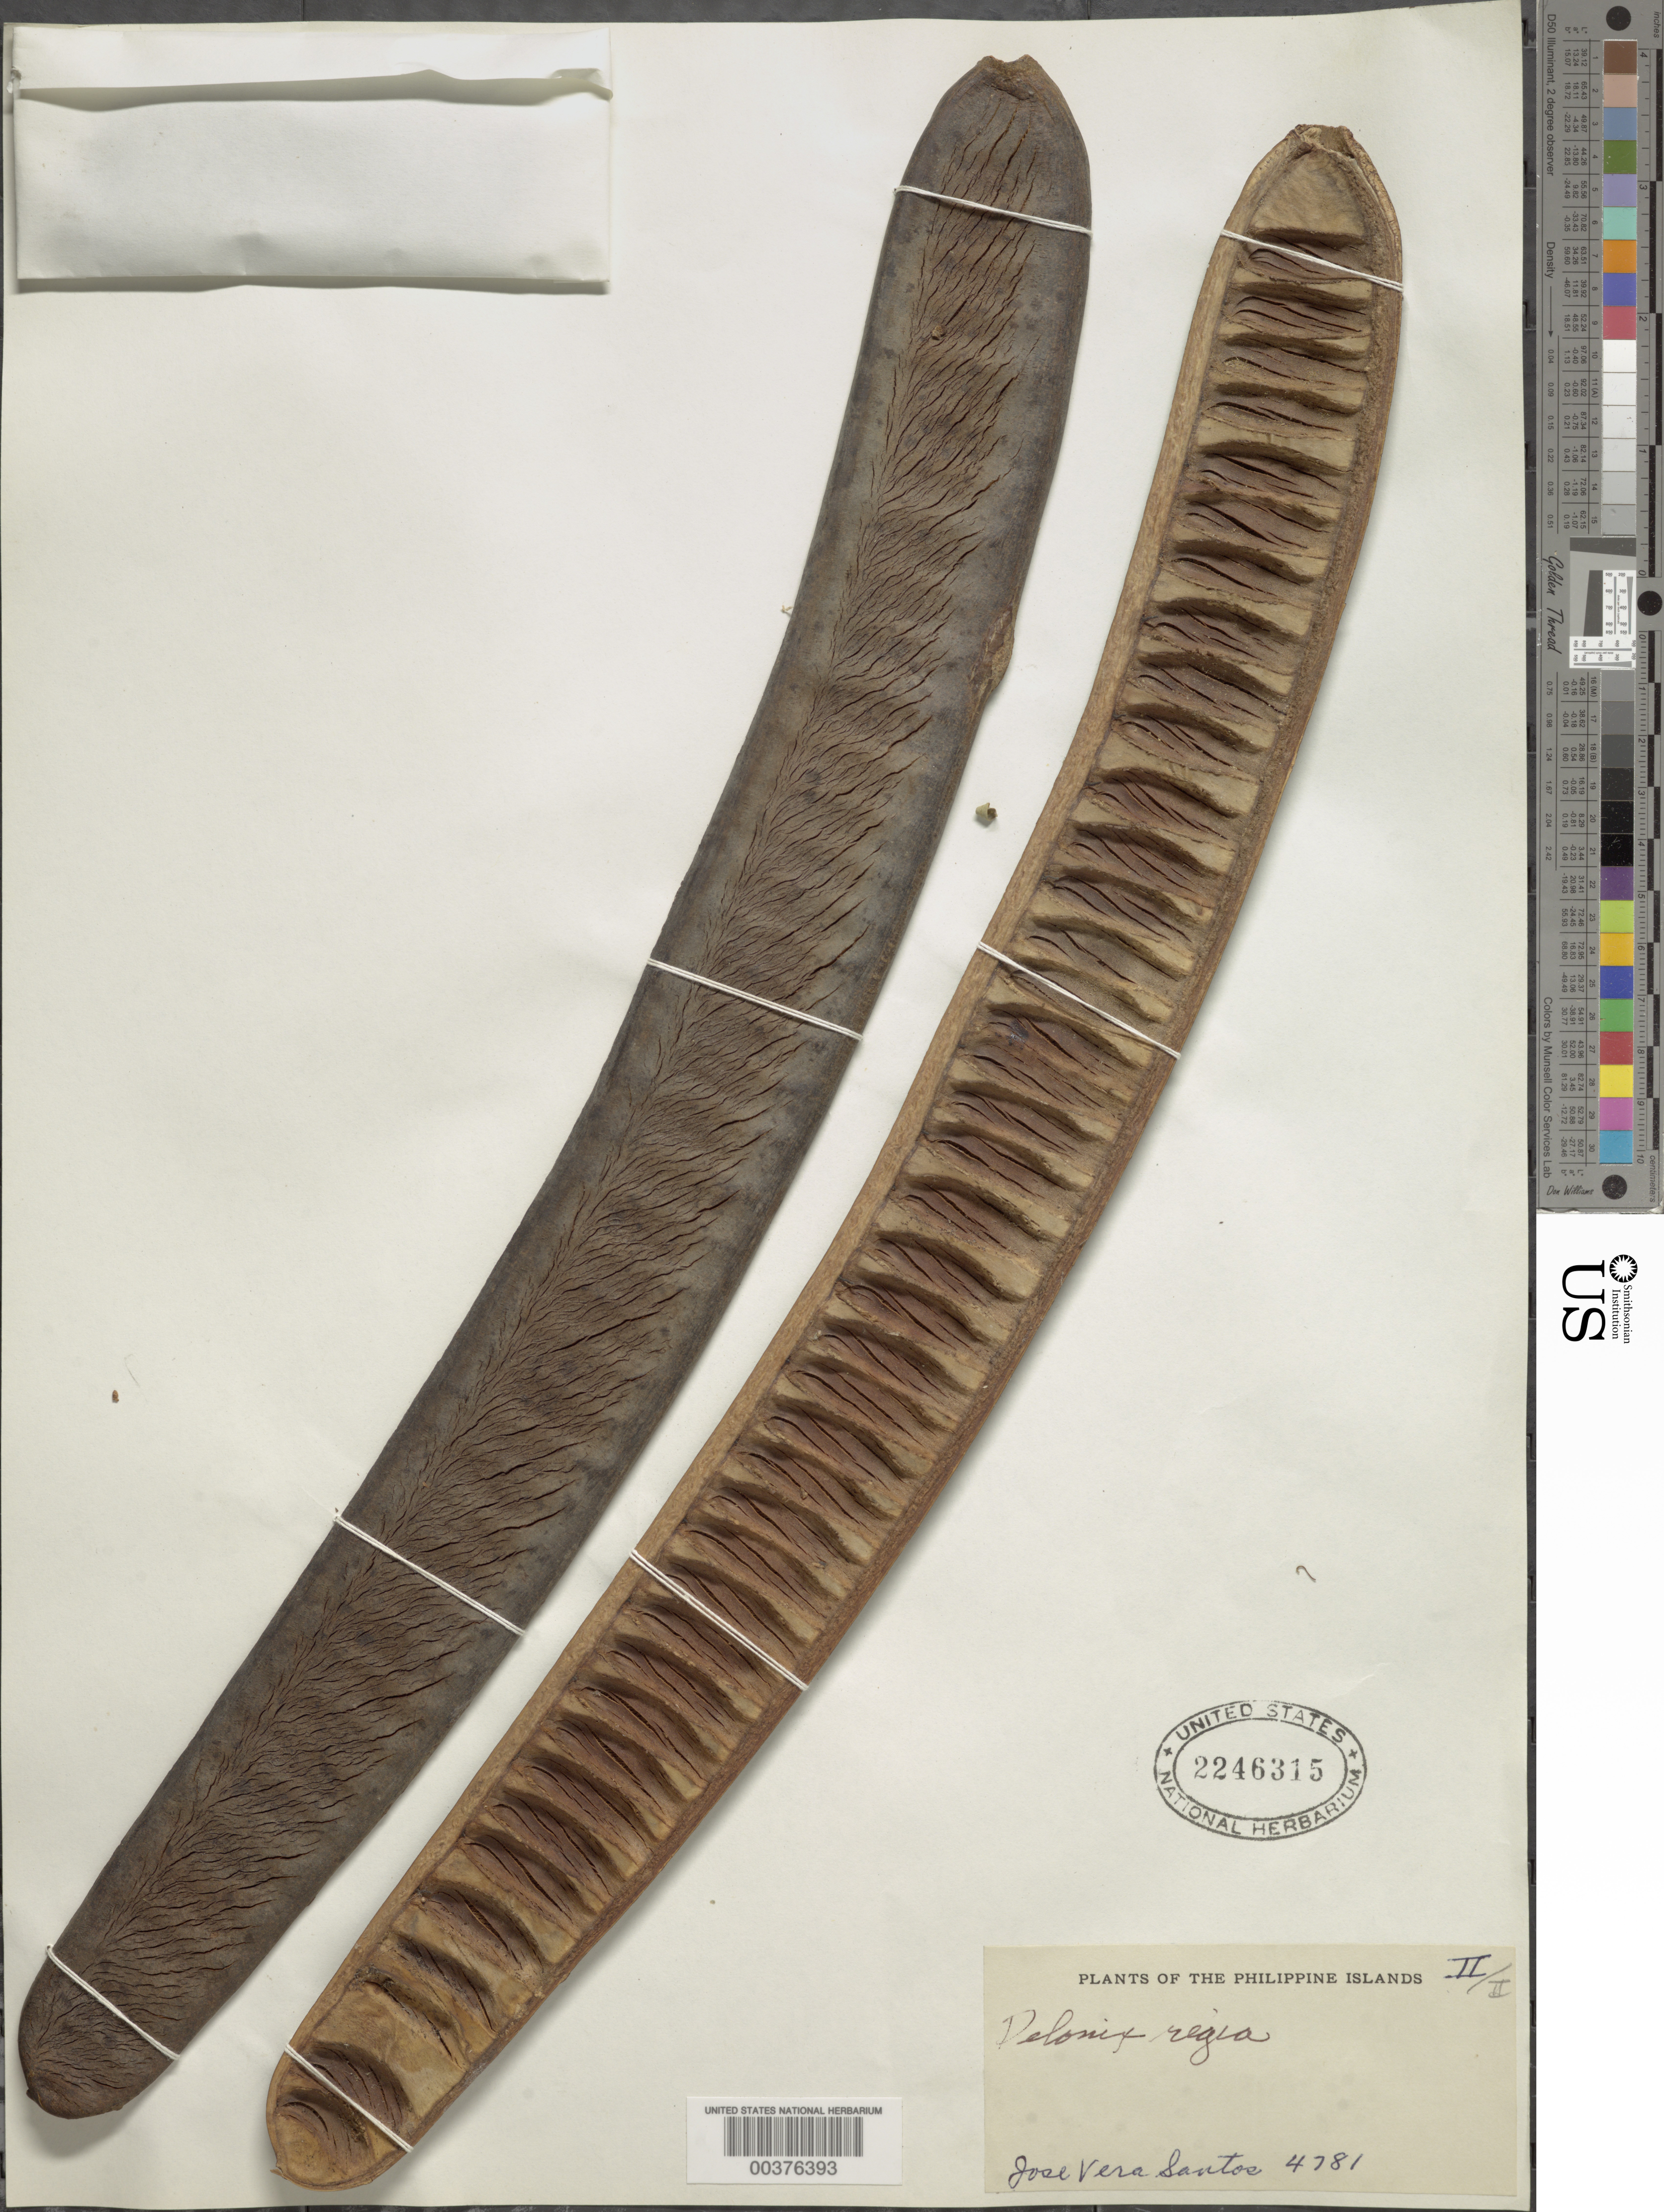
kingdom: Plantae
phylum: Tracheophyta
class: Magnoliopsida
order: Fabales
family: Fabaceae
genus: Delonix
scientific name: Delonix regia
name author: (Bojer ex Hook.) Raf.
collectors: J. V. Santos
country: Philippines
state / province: Muslim Mindanao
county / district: Sulu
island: Cagayan Sulu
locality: Roadside, Lupa Pula, SW side of Cagayan de Sulu I.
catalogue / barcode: US 2246315